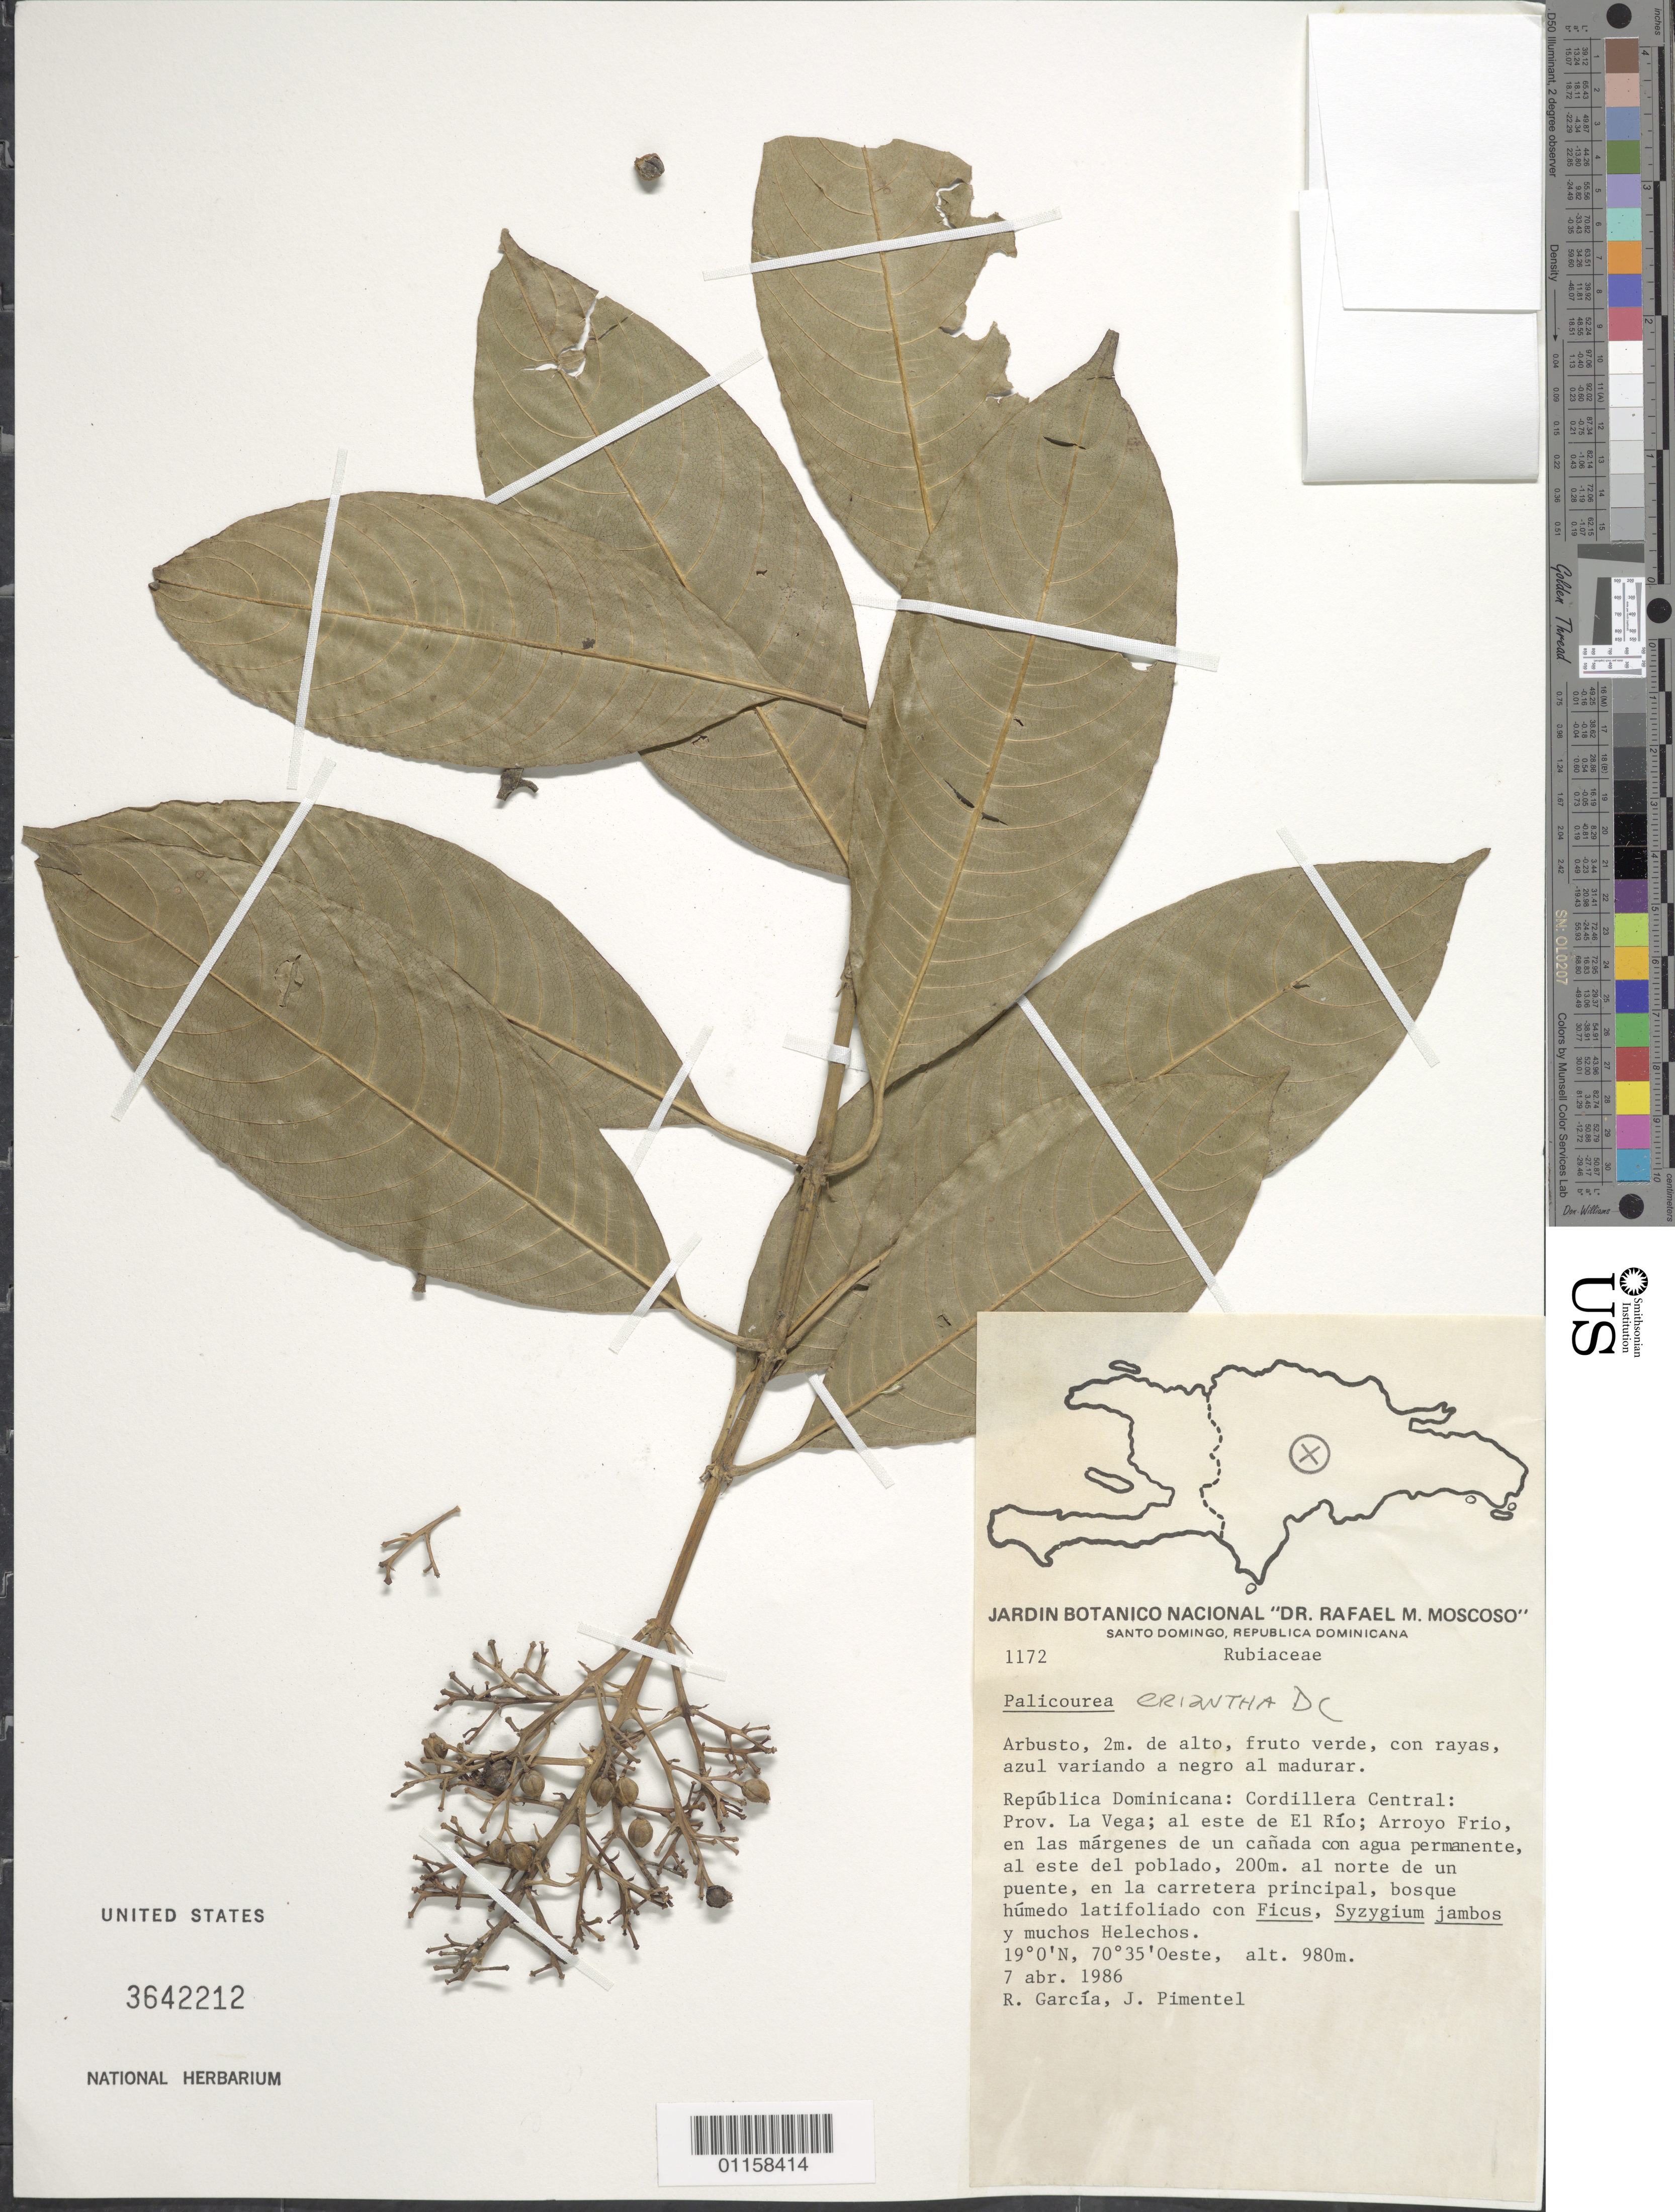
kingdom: Plantae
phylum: Tracheophyta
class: Magnoliopsida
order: Gentianales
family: Rubiaceae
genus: Palicourea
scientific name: Palicourea eriantha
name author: DC.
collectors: R. García & J. Pimentel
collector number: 1172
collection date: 1986-04-07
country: Dominican Republic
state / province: La Vega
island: Hispaniola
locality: Cordillera Central, al este de El Río; Arroyo Frio; al este del poblado, 200 m al norte de un puente, en la carretera principal.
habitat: En las márgenes de un cañada con agua permanente, al este del poblado; bosque húmedo latifoliado con Ficus, Syzygium jambos y muchos Helechos.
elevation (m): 980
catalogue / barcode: US 3642212